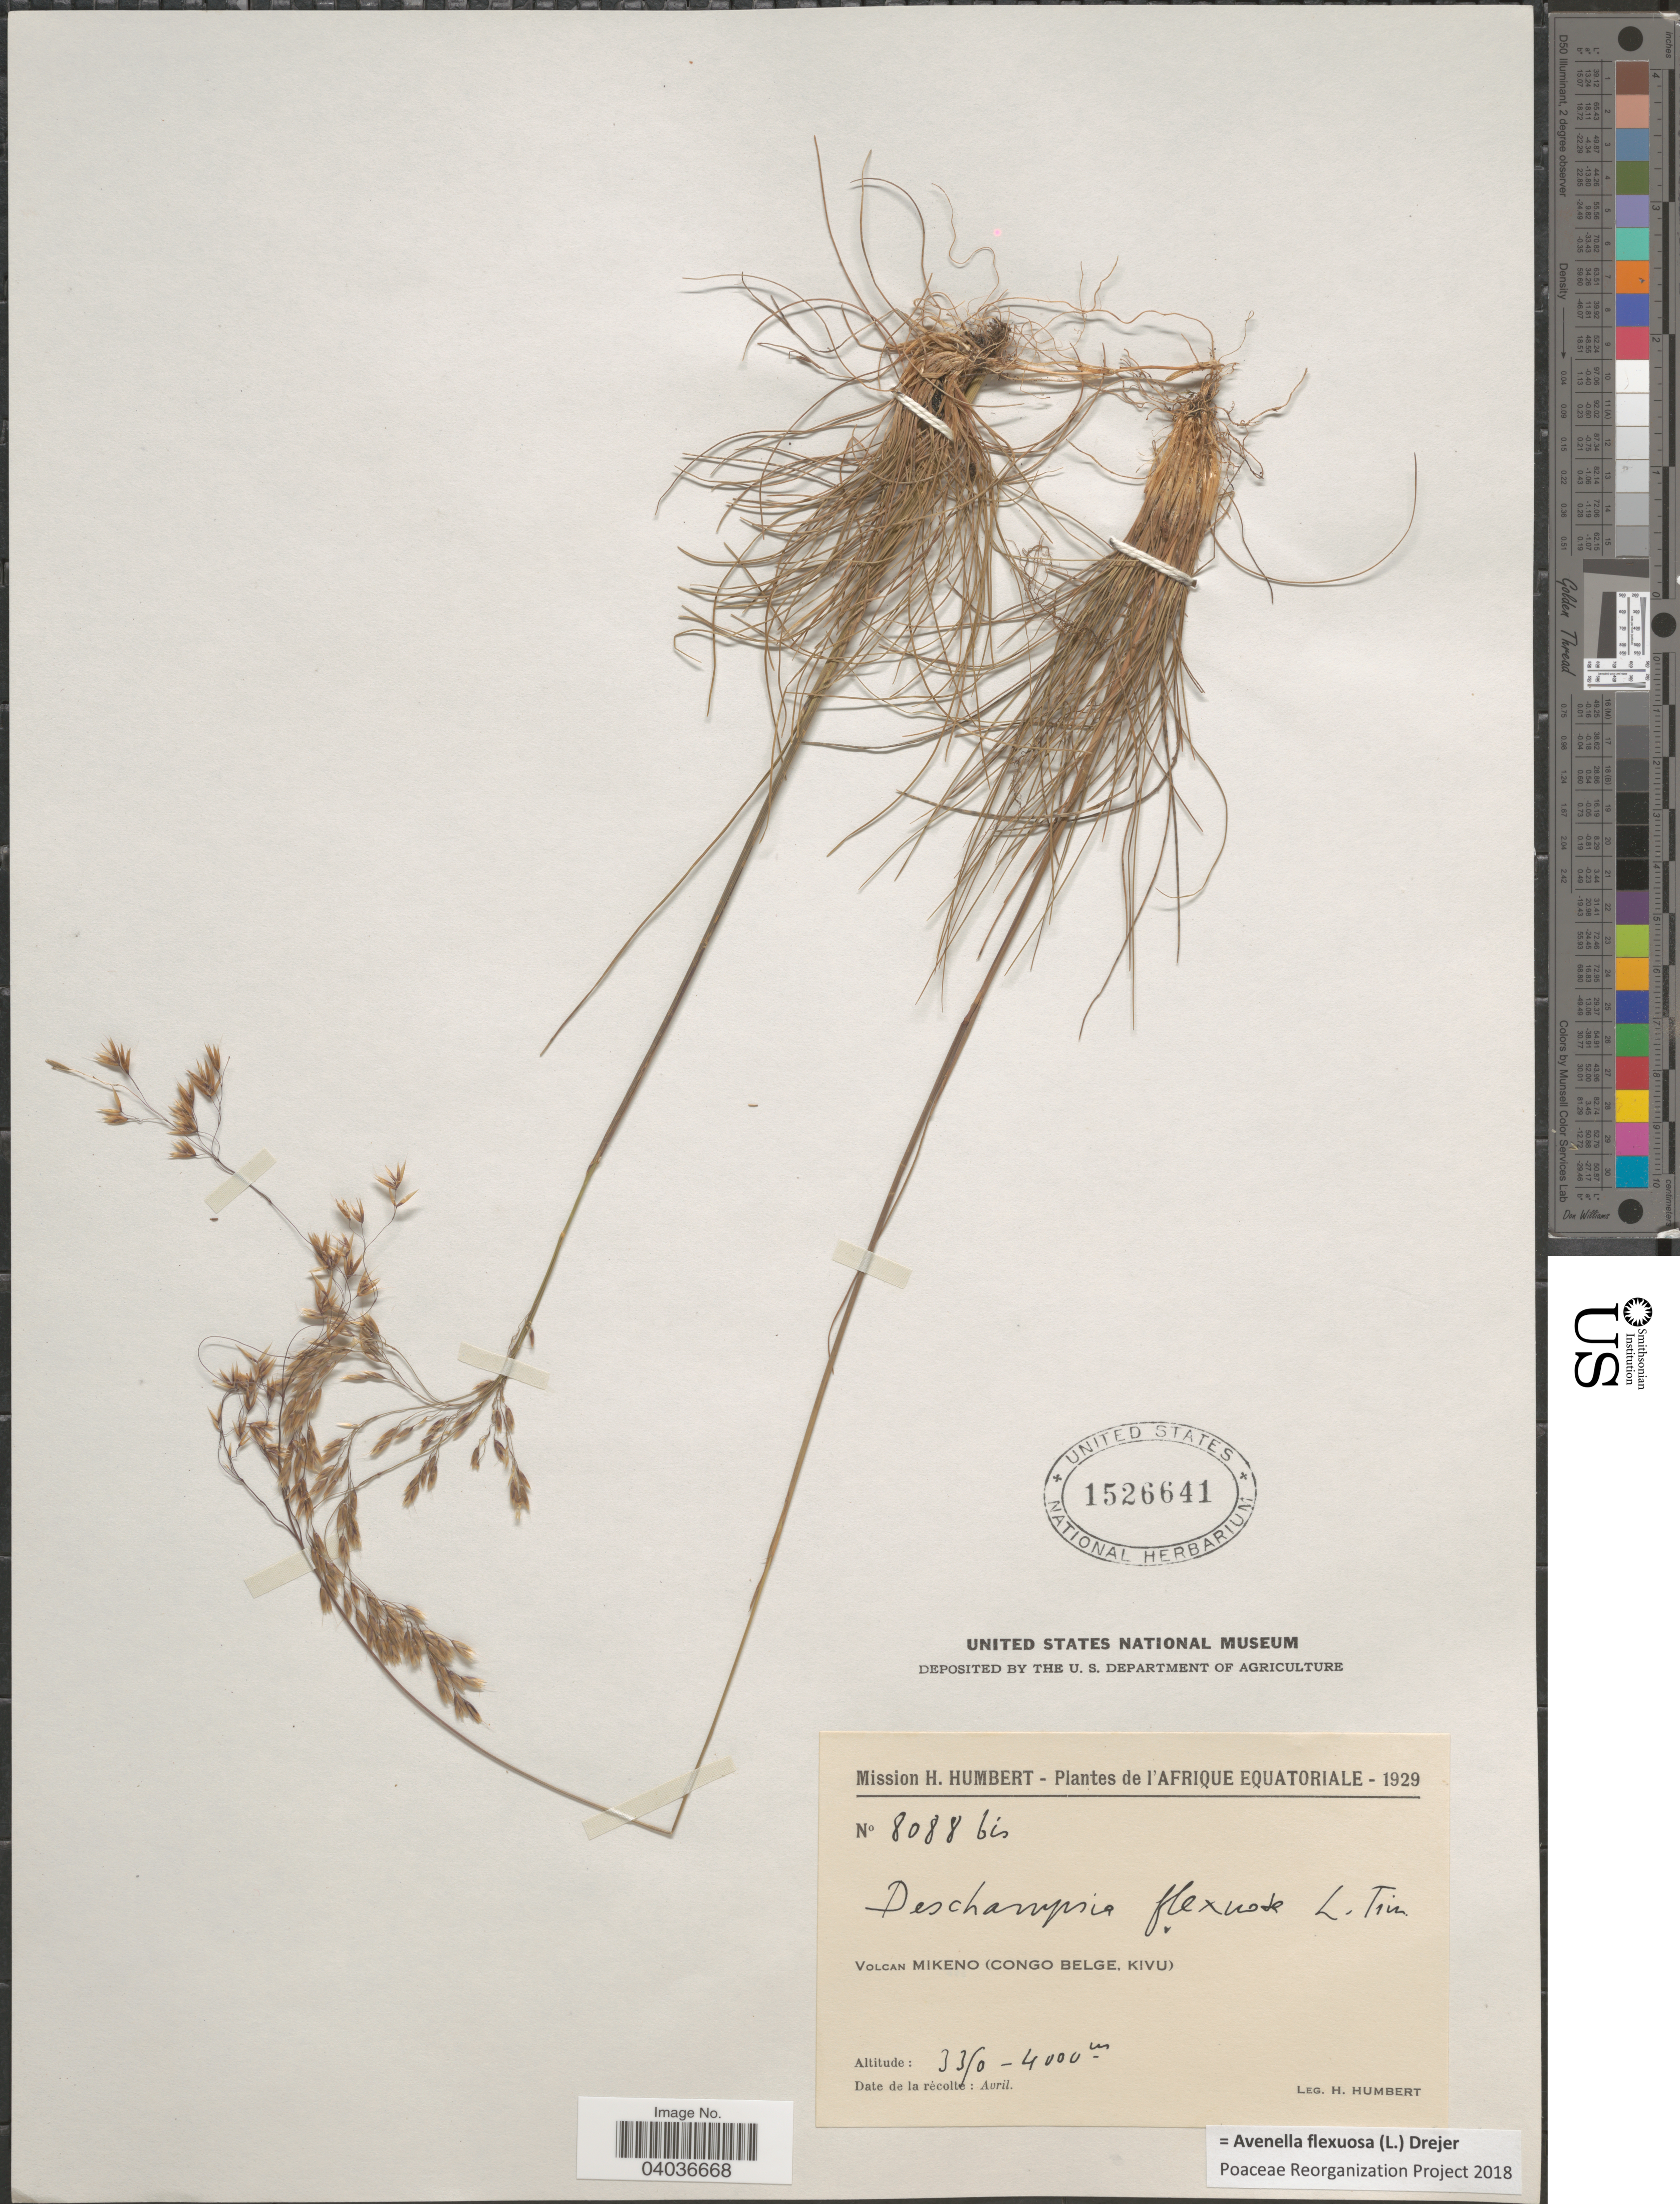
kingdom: Plantae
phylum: Tracheophyta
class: Liliopsida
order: Poales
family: Poaceae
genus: Avenella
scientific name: Avenella flexuosa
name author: (L.) Drejer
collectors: H. Humbert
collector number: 8088bis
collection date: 1929-04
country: Congo, Democratic Republic of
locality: Afrique Equatoriale. Volcan Mikeno (Congo Belge, Kivu).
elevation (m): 3350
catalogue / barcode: US 1526641